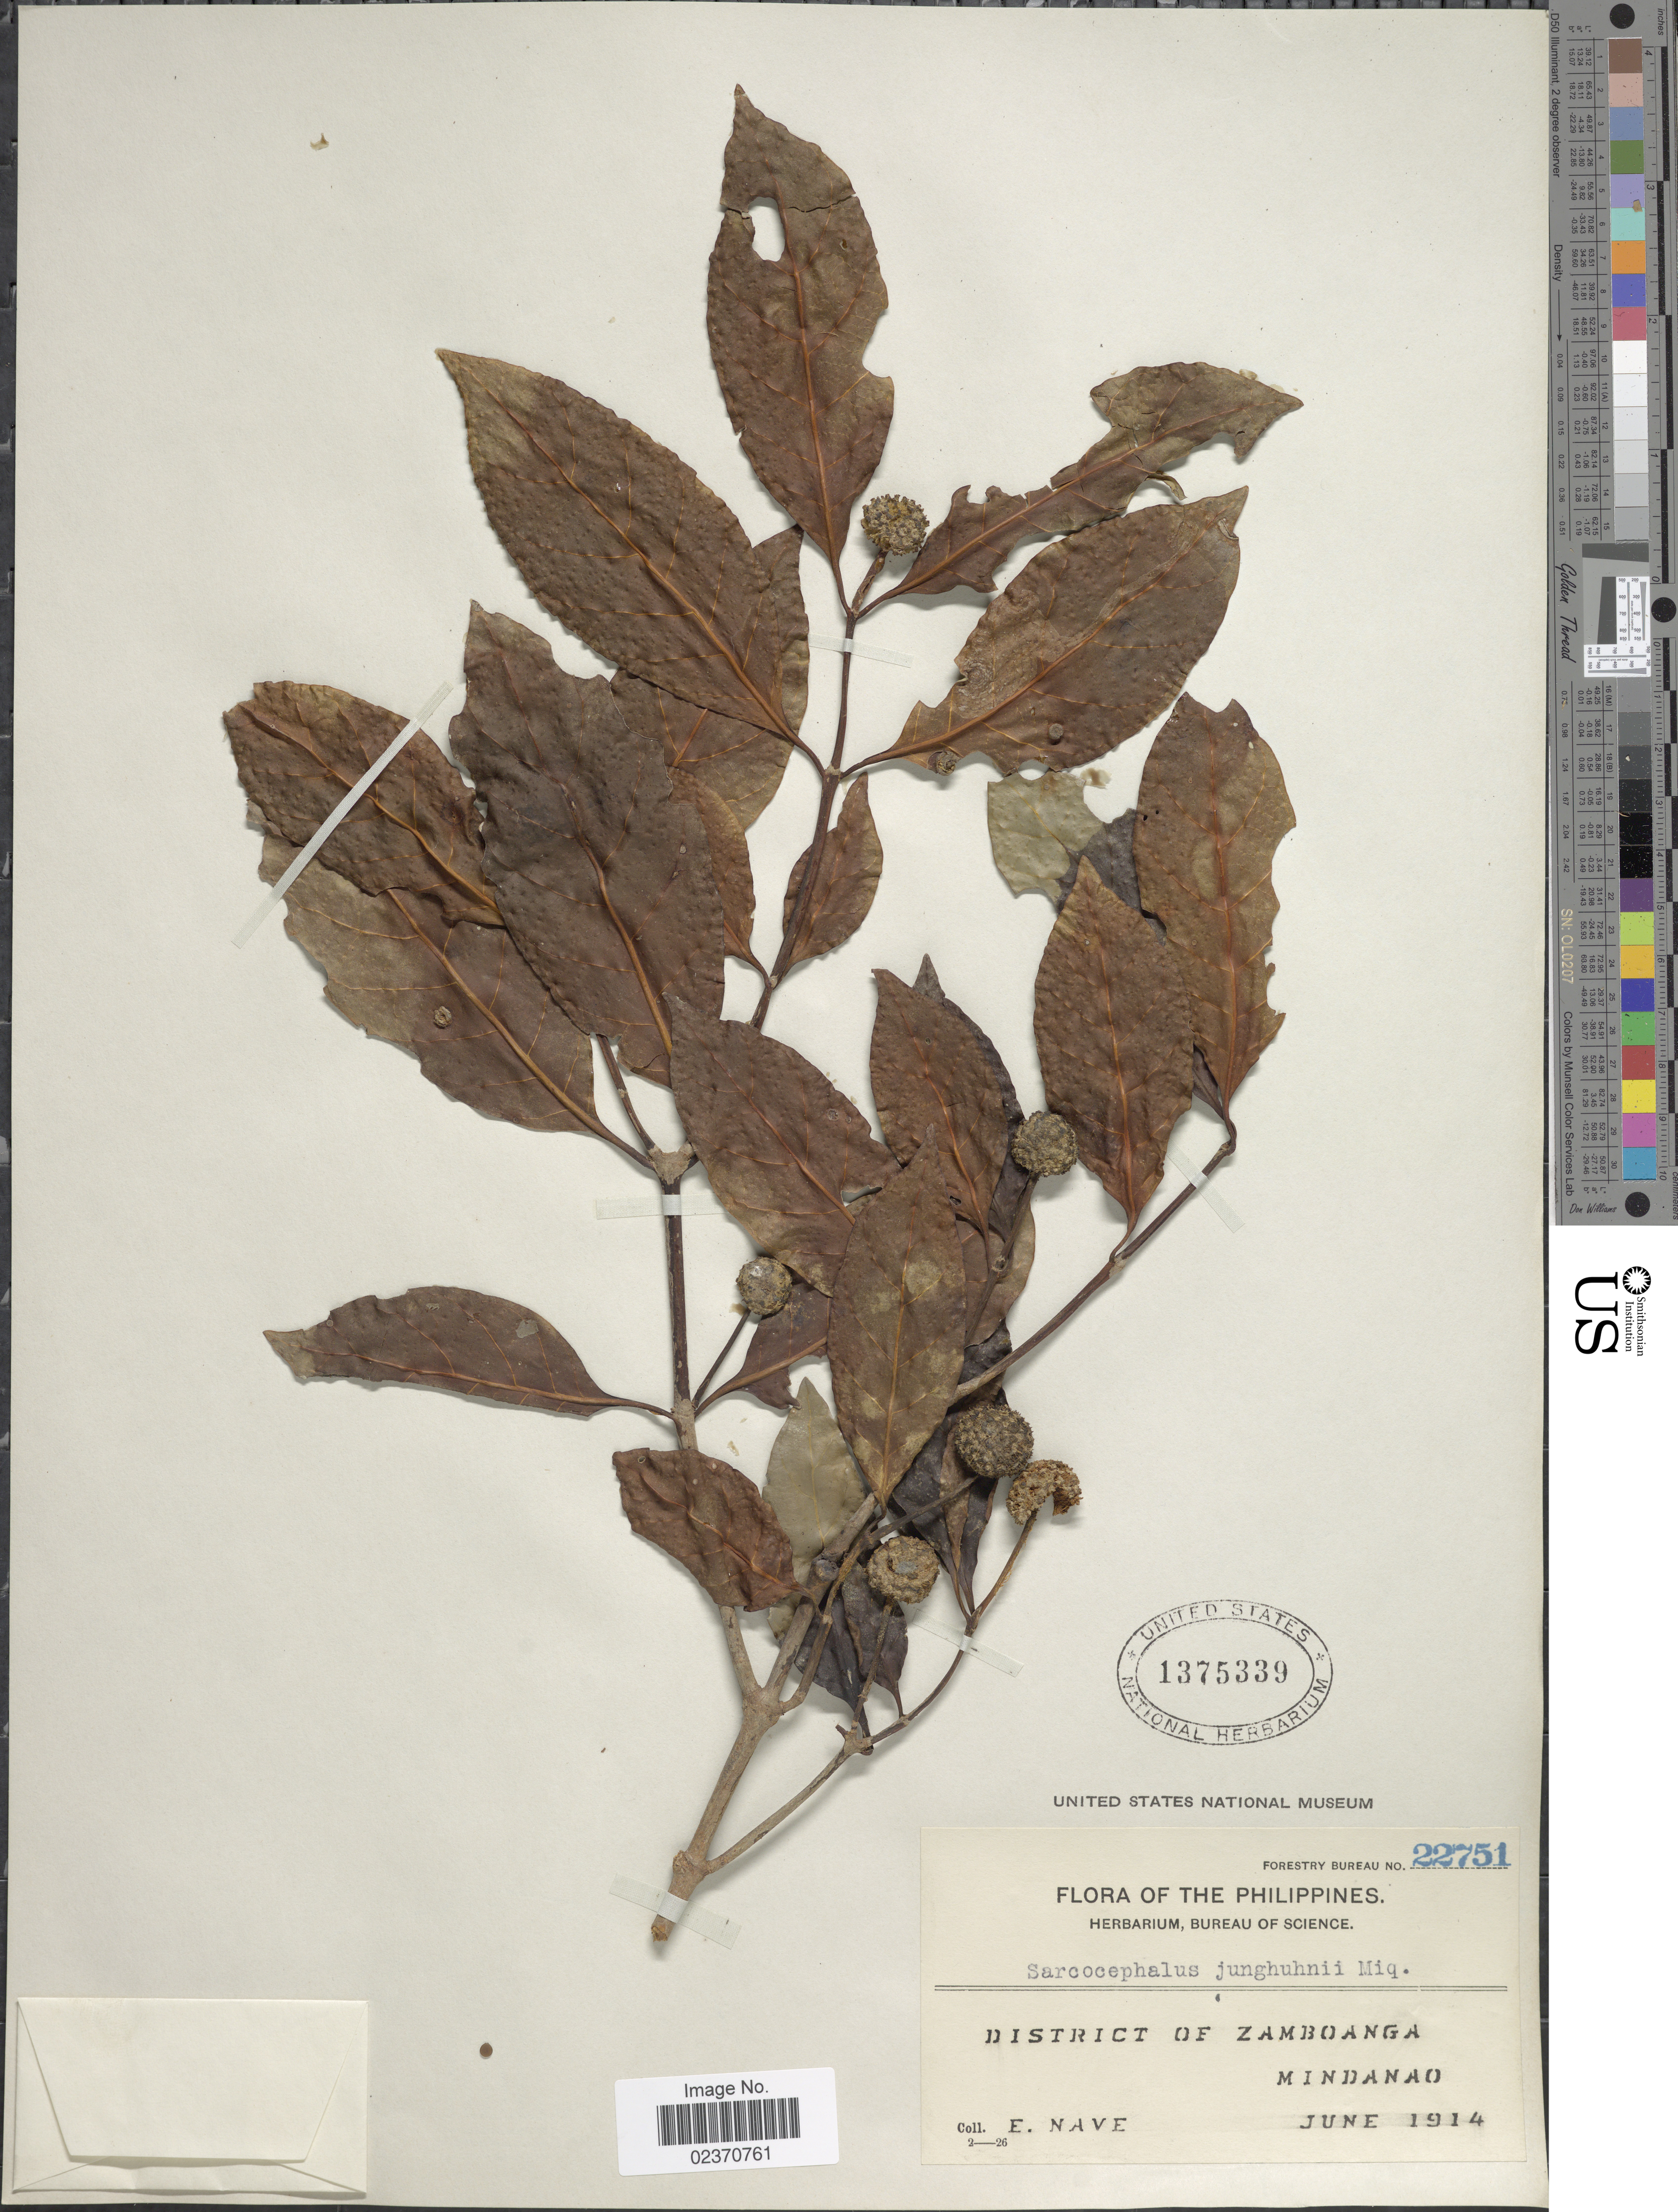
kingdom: Plantae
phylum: Tracheophyta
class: Magnoliopsida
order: Gentianales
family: Rubiaceae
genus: Nauclea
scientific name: Nauclea junghuhnii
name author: (Miq.) Merr.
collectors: E. Nave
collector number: Forestry Bureau 22751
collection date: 1914-06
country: Philippines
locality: District of Zamboanga, Mindanao.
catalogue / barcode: US 1375339